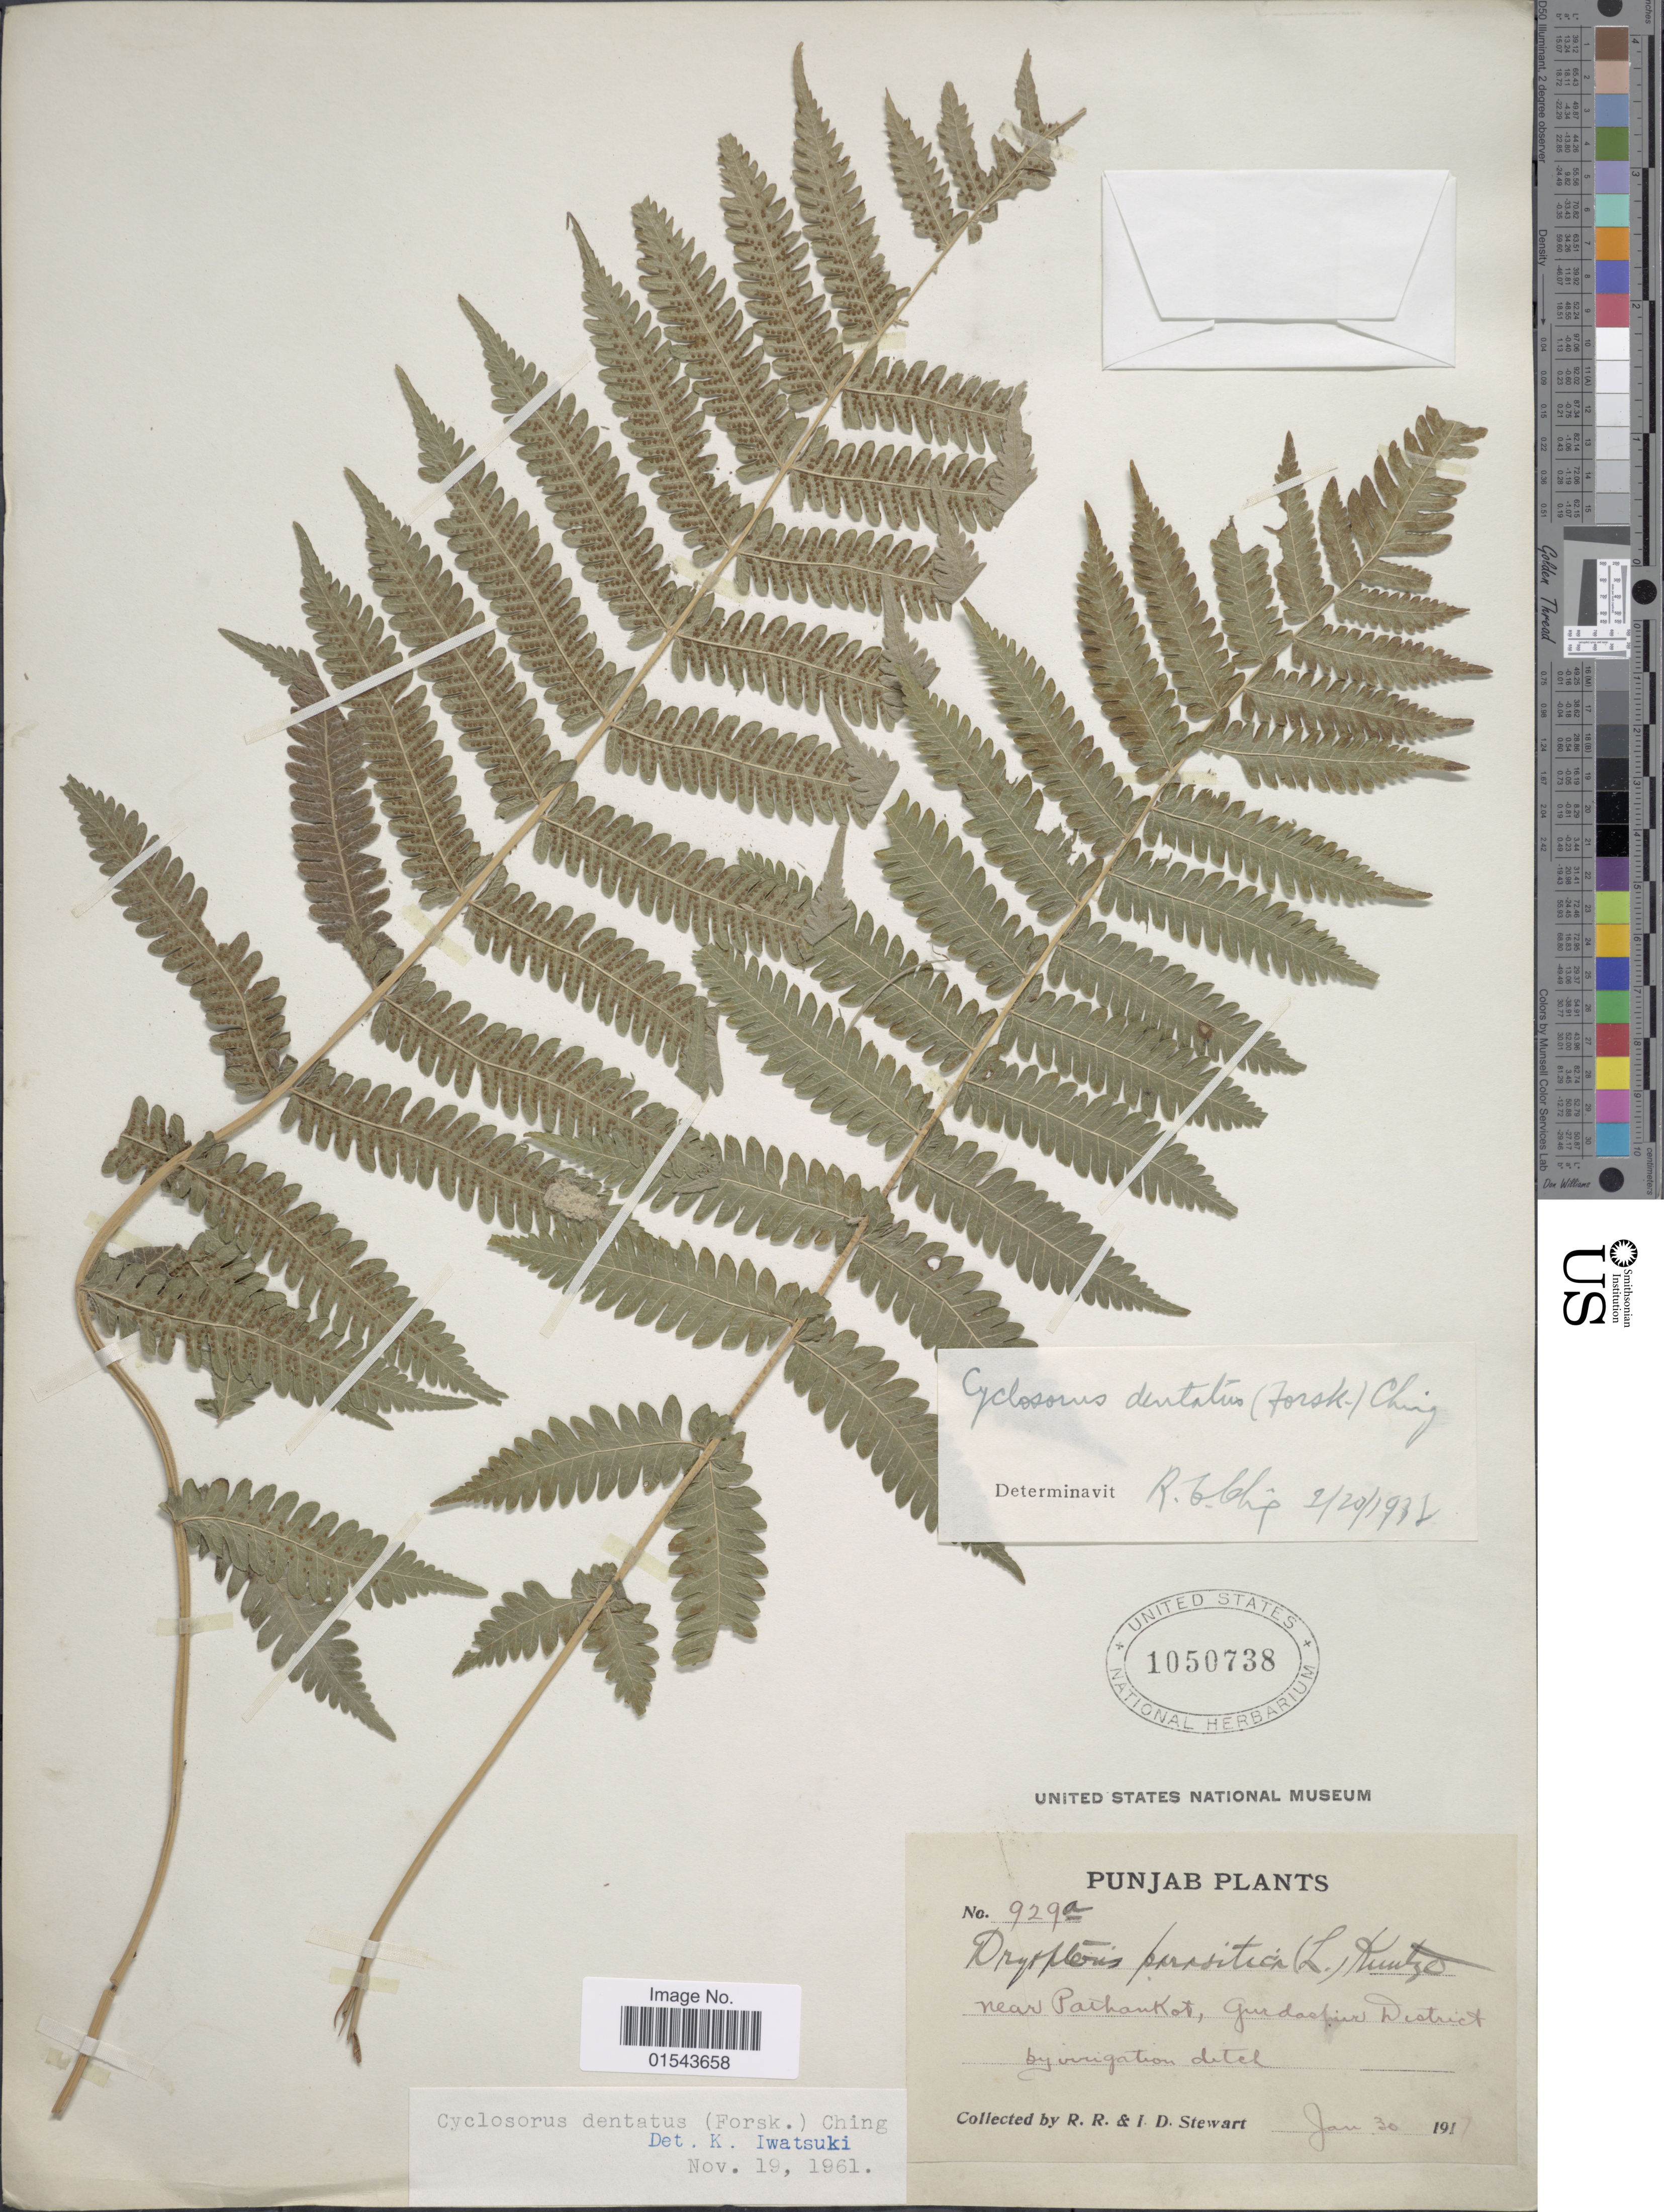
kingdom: Plantae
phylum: Tracheophyta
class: Polypodiopsida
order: Polypodiales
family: Thelypteridaceae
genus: Christella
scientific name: Christella dentata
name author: (Forssk.) Brownsey & Jermy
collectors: R. R. Stewart & I. Stewart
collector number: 929a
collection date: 1917-01-30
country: India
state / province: Punjab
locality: Near Pathankot, Gurdaspur District.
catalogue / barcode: US 1050738